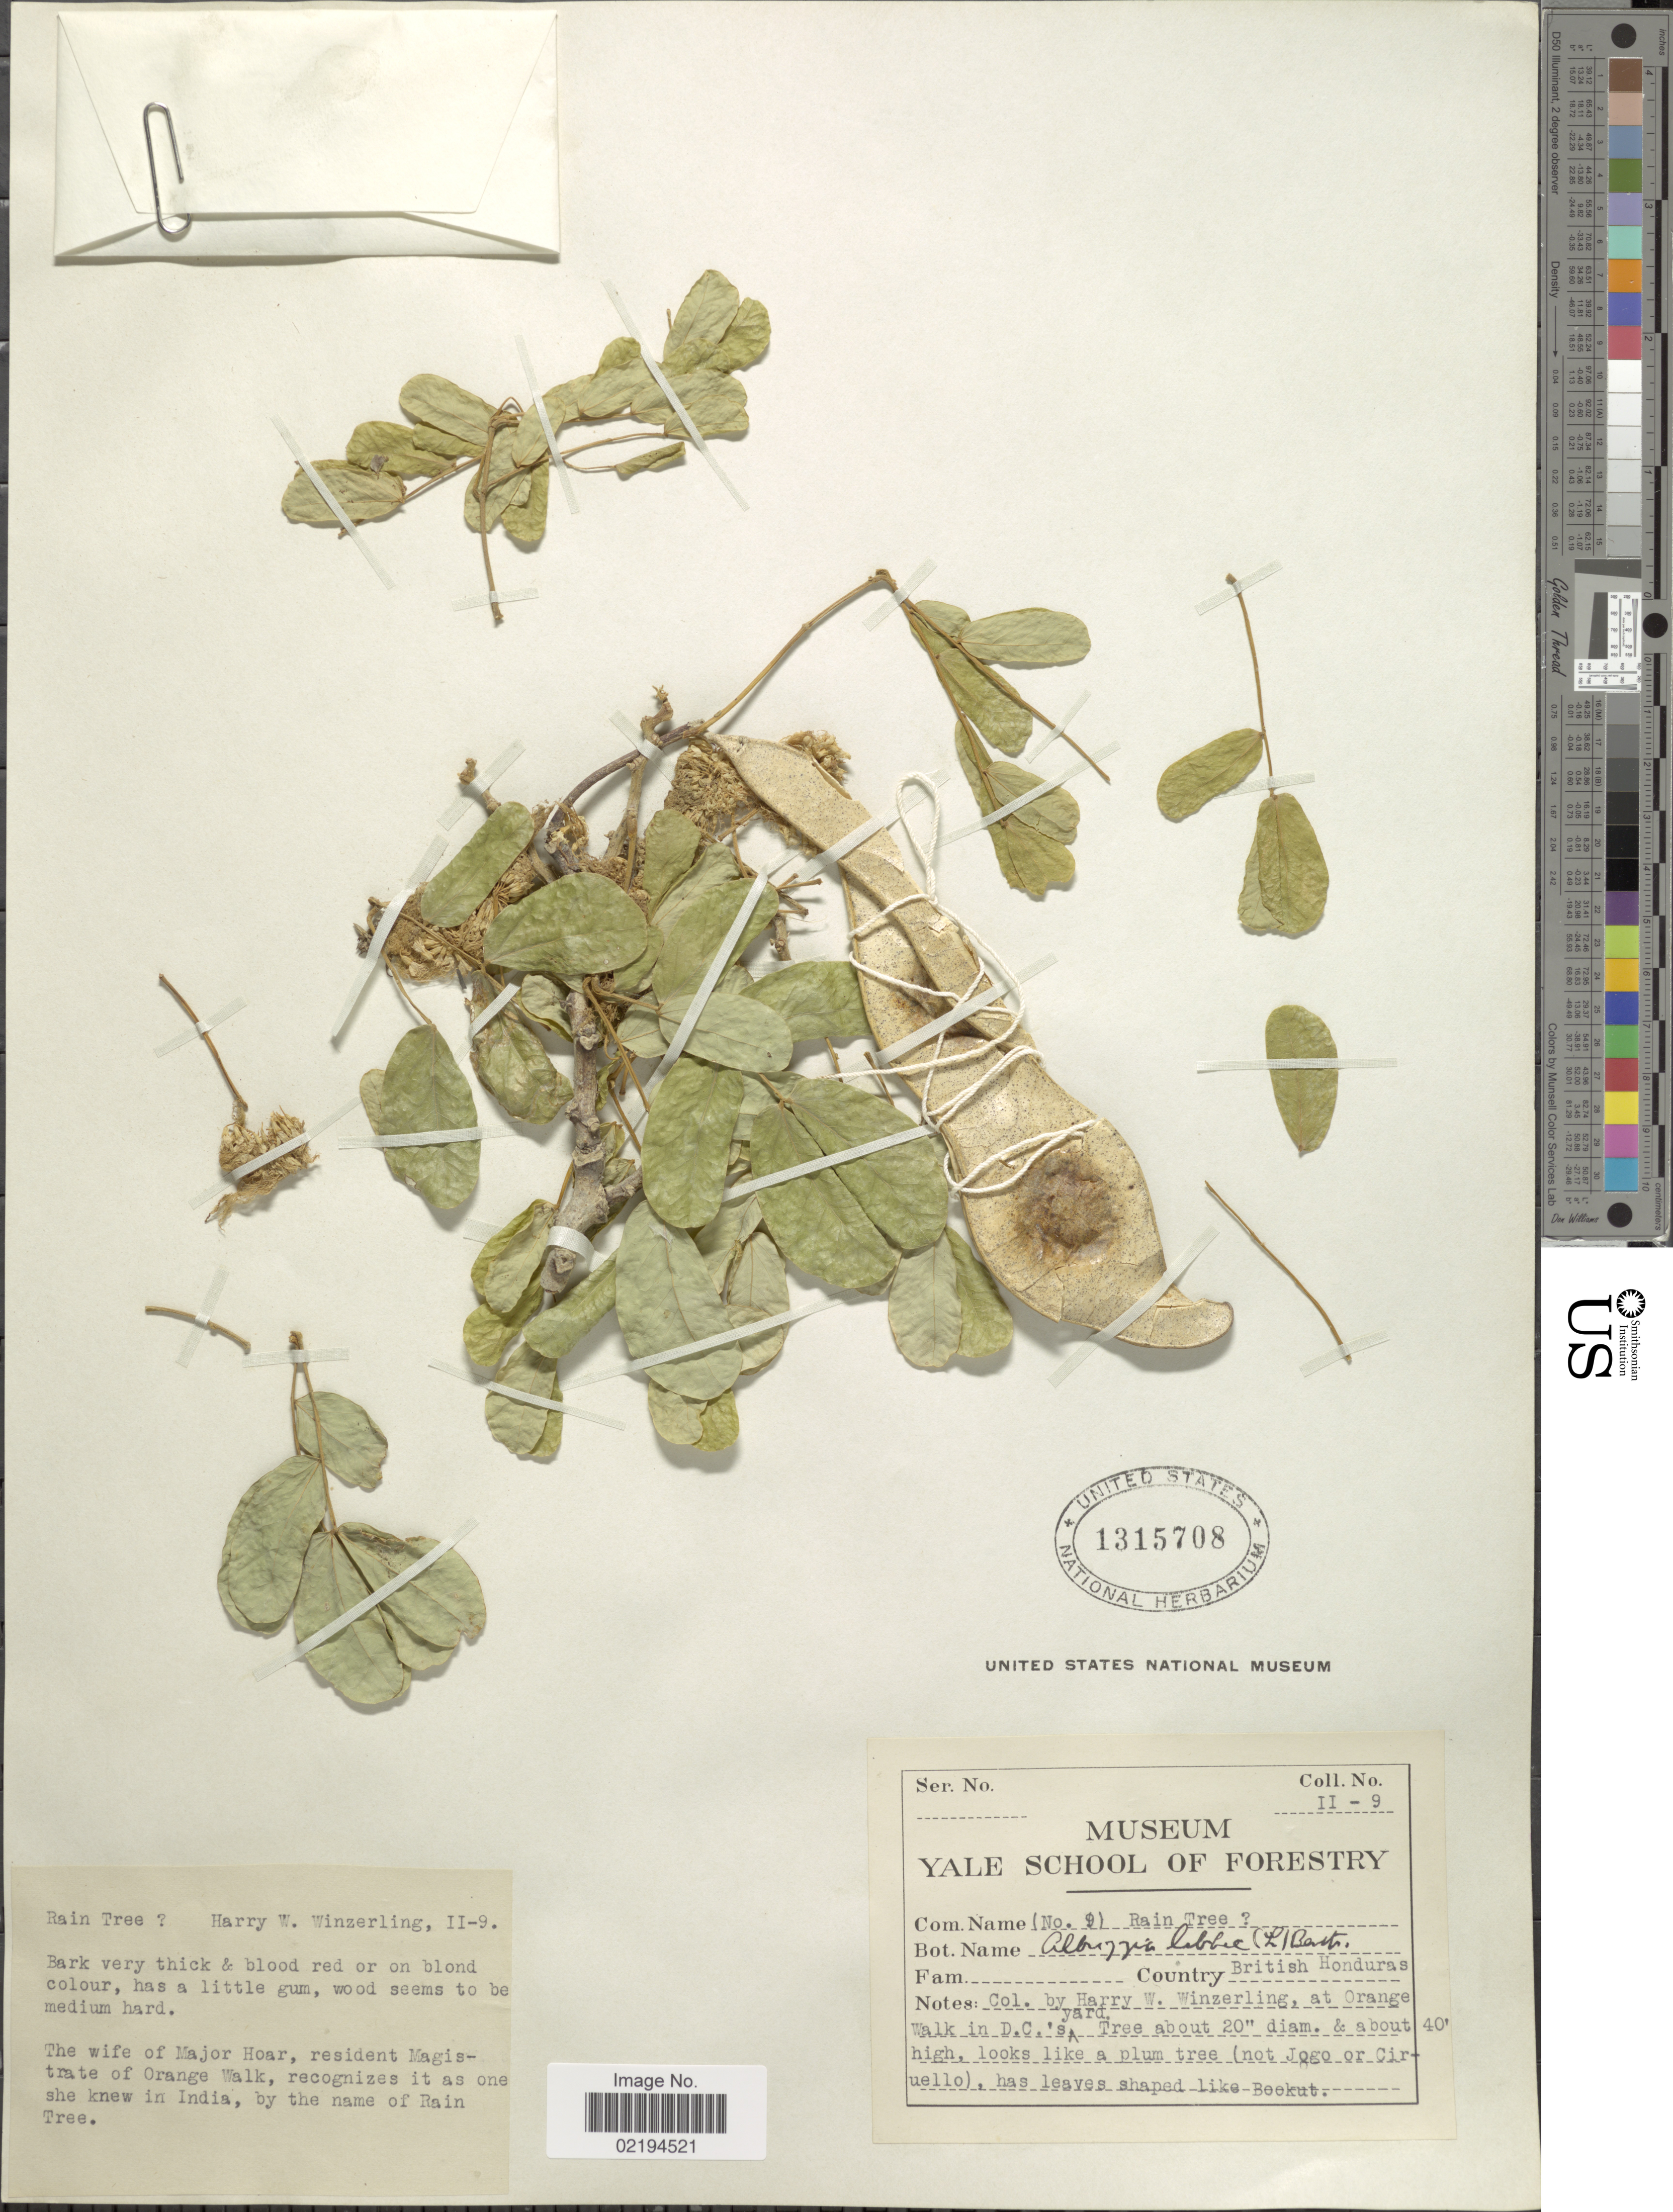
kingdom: Plantae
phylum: Tracheophyta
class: Magnoliopsida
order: Fabales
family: Fabaceae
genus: Albizia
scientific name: Albizia lebbeck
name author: (L.) Benth.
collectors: H. Winzerling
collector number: II-9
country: Belize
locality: British Honduras, at Orange Walk in D.C.'s.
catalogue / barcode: US 1315708